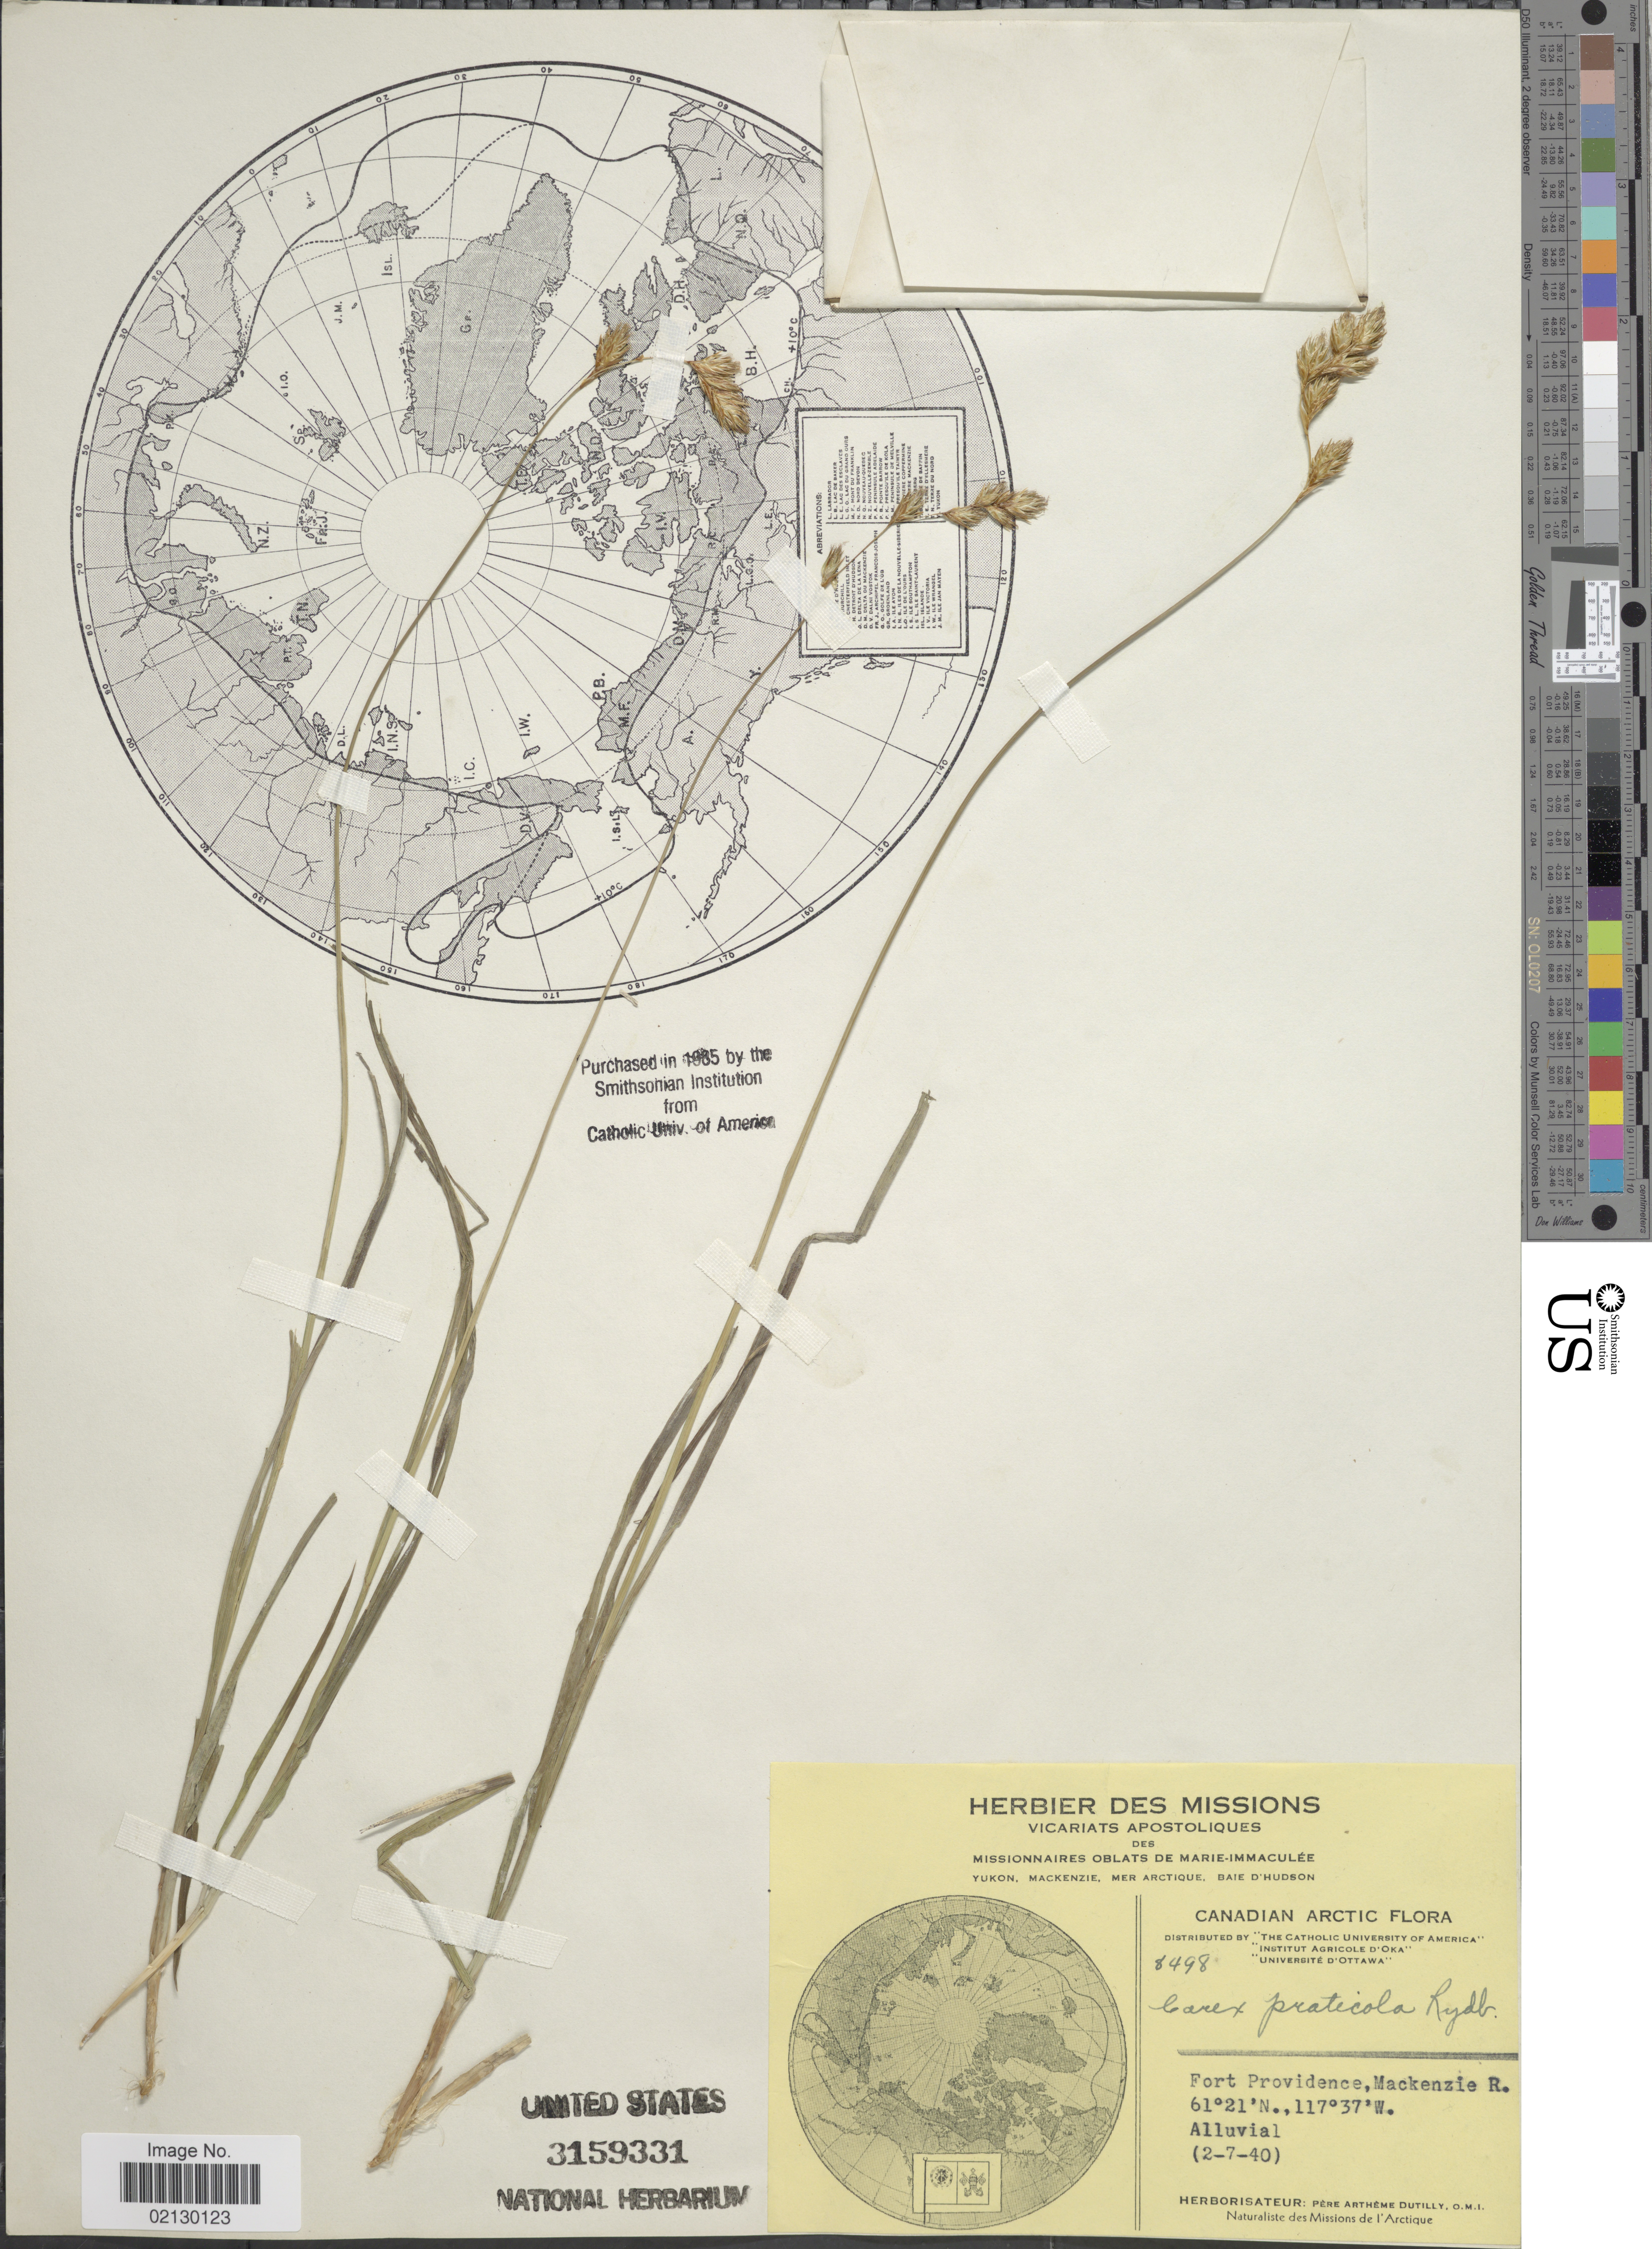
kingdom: Plantae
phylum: Tracheophyta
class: Liliopsida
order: Poales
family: Cyperaceae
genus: Carex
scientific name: Carex praticola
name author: Rydb.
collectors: A. Dutilly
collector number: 8498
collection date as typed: Transcribed d/m/y: 2/7/40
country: Canada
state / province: Northwest Territories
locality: Canadian Arctic, Fort Providence, Mackenzie R.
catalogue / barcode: US 3159331